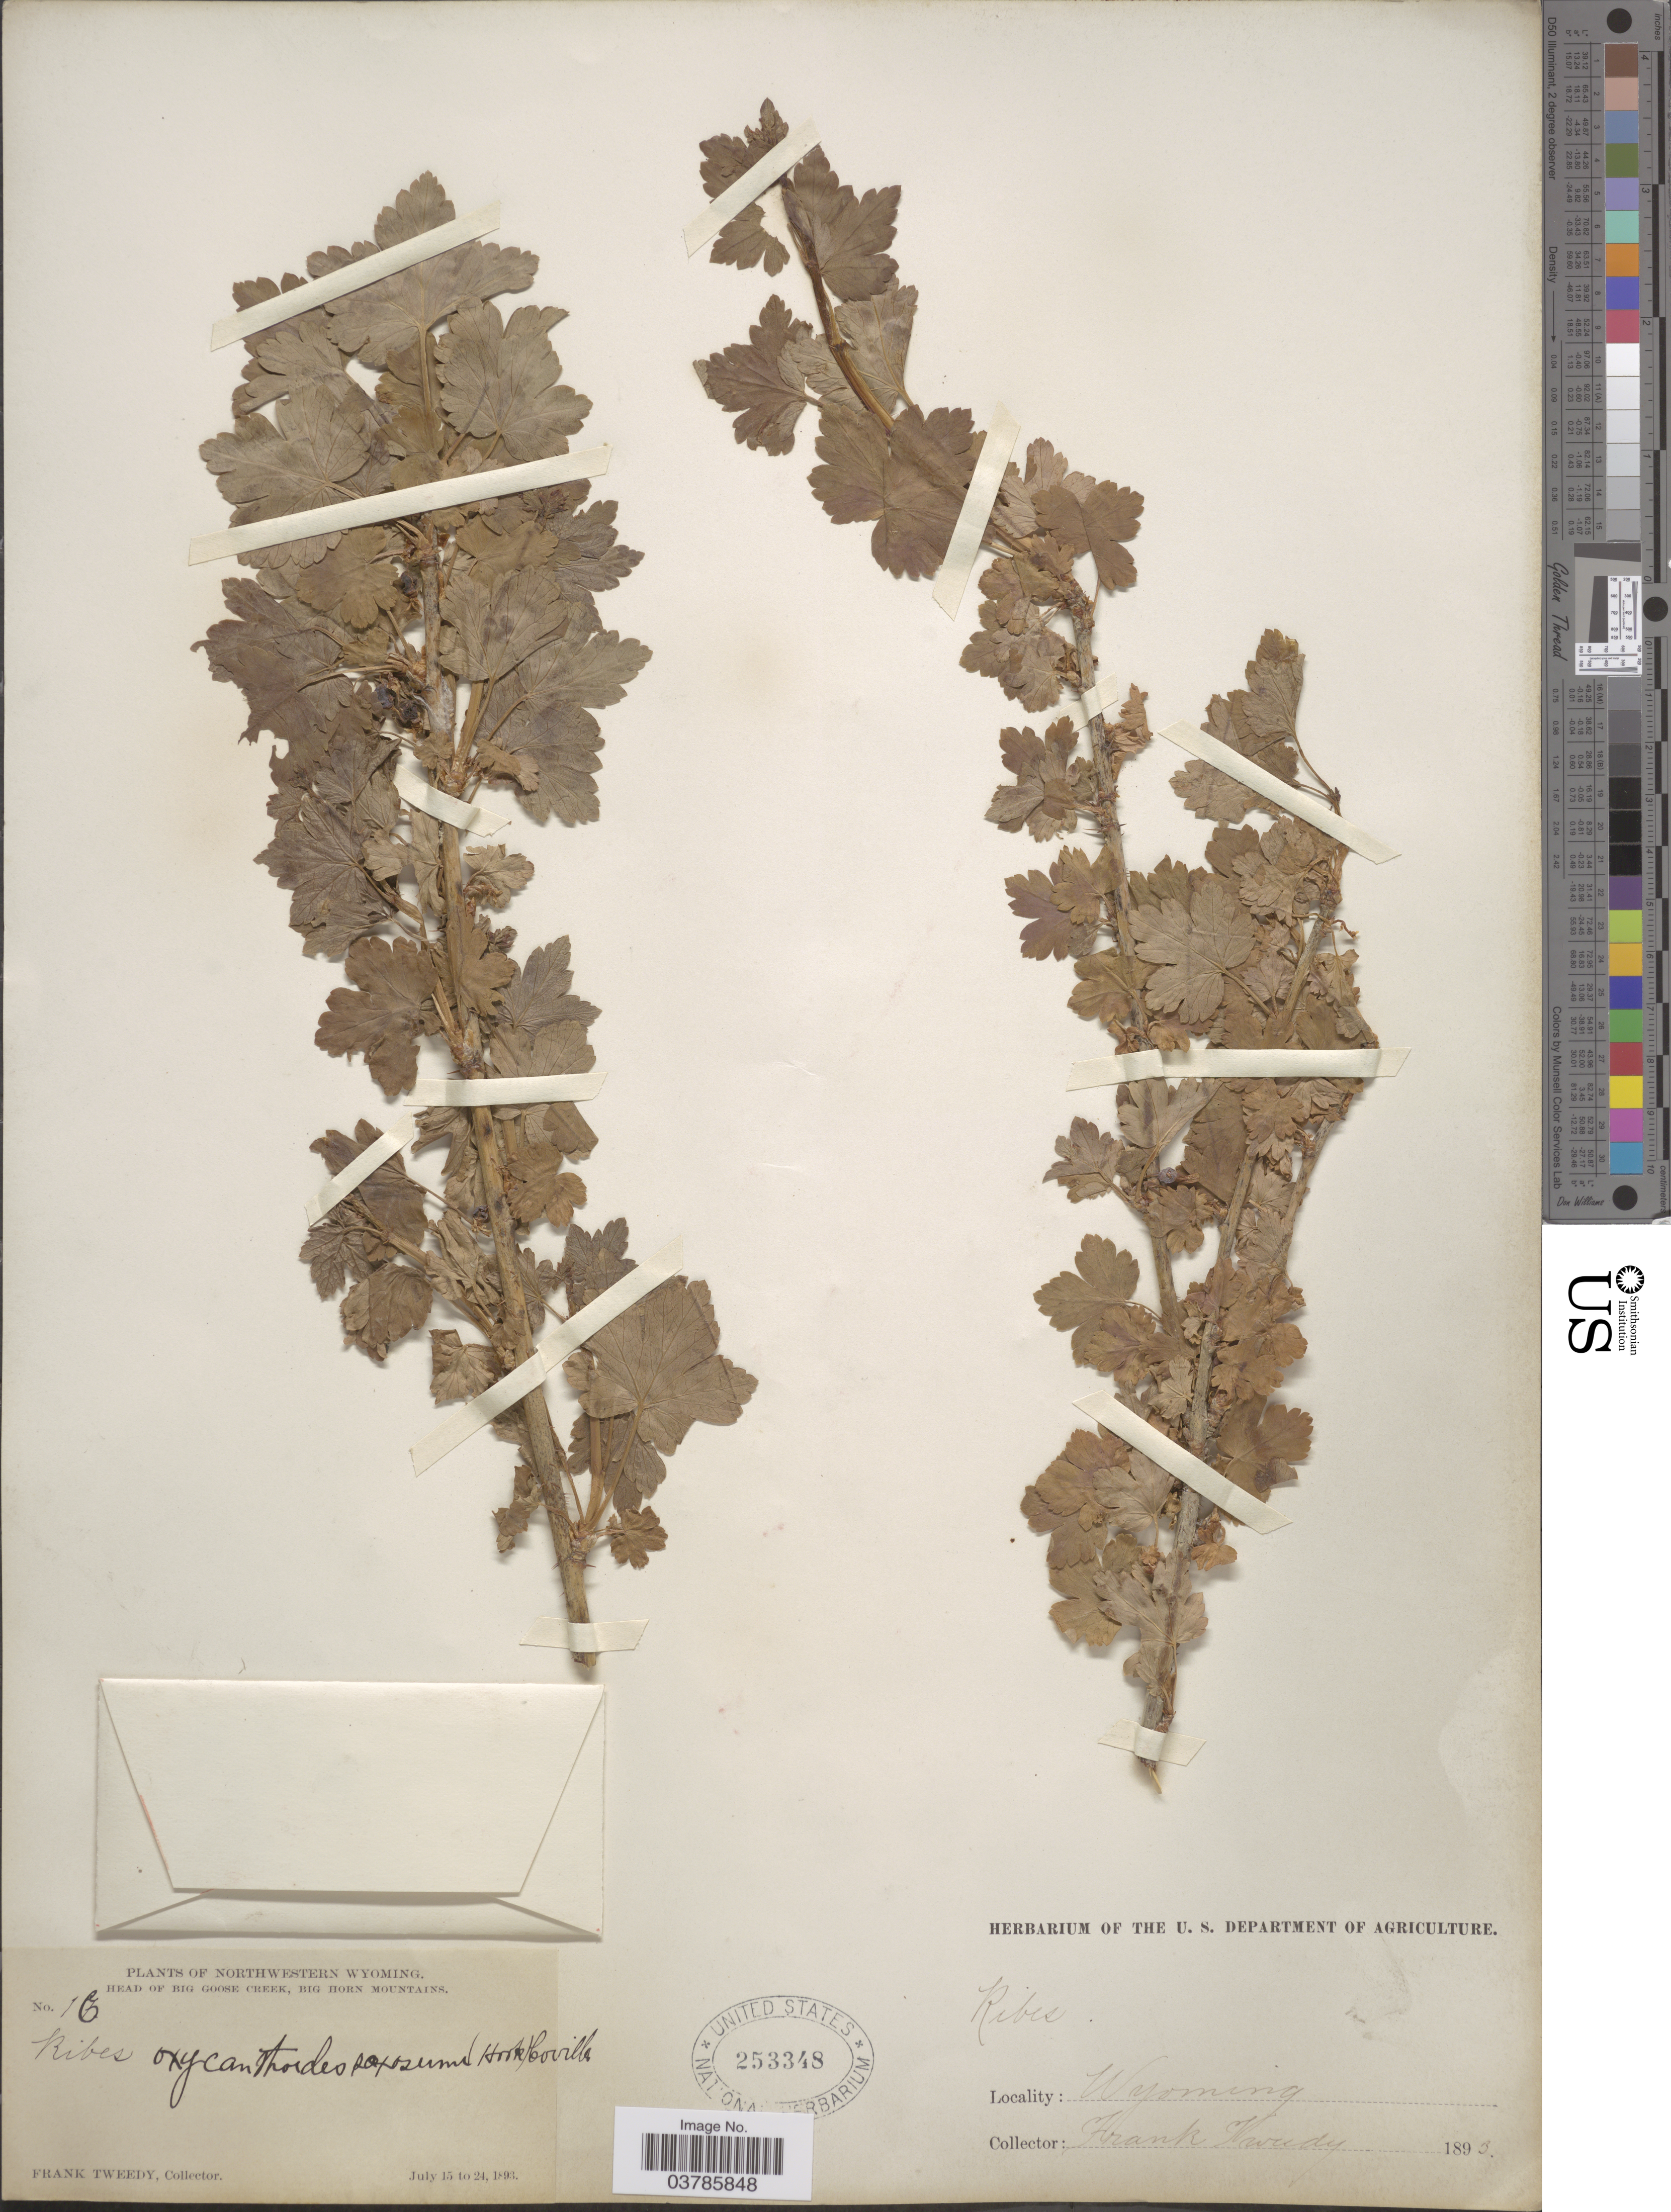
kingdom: Plantae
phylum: Tracheophyta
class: Magnoliopsida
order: Saxifragales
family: Grossulariaceae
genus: Ribes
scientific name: Ribes inerme var. inerme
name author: Rydb.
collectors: F. Tweedy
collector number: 16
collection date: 1893-07-15/1893-07-24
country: United States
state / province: Wyoming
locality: Northwestern Wyoming. Head of Big Goose Creek, Big Horn Mountains.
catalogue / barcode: US 253348